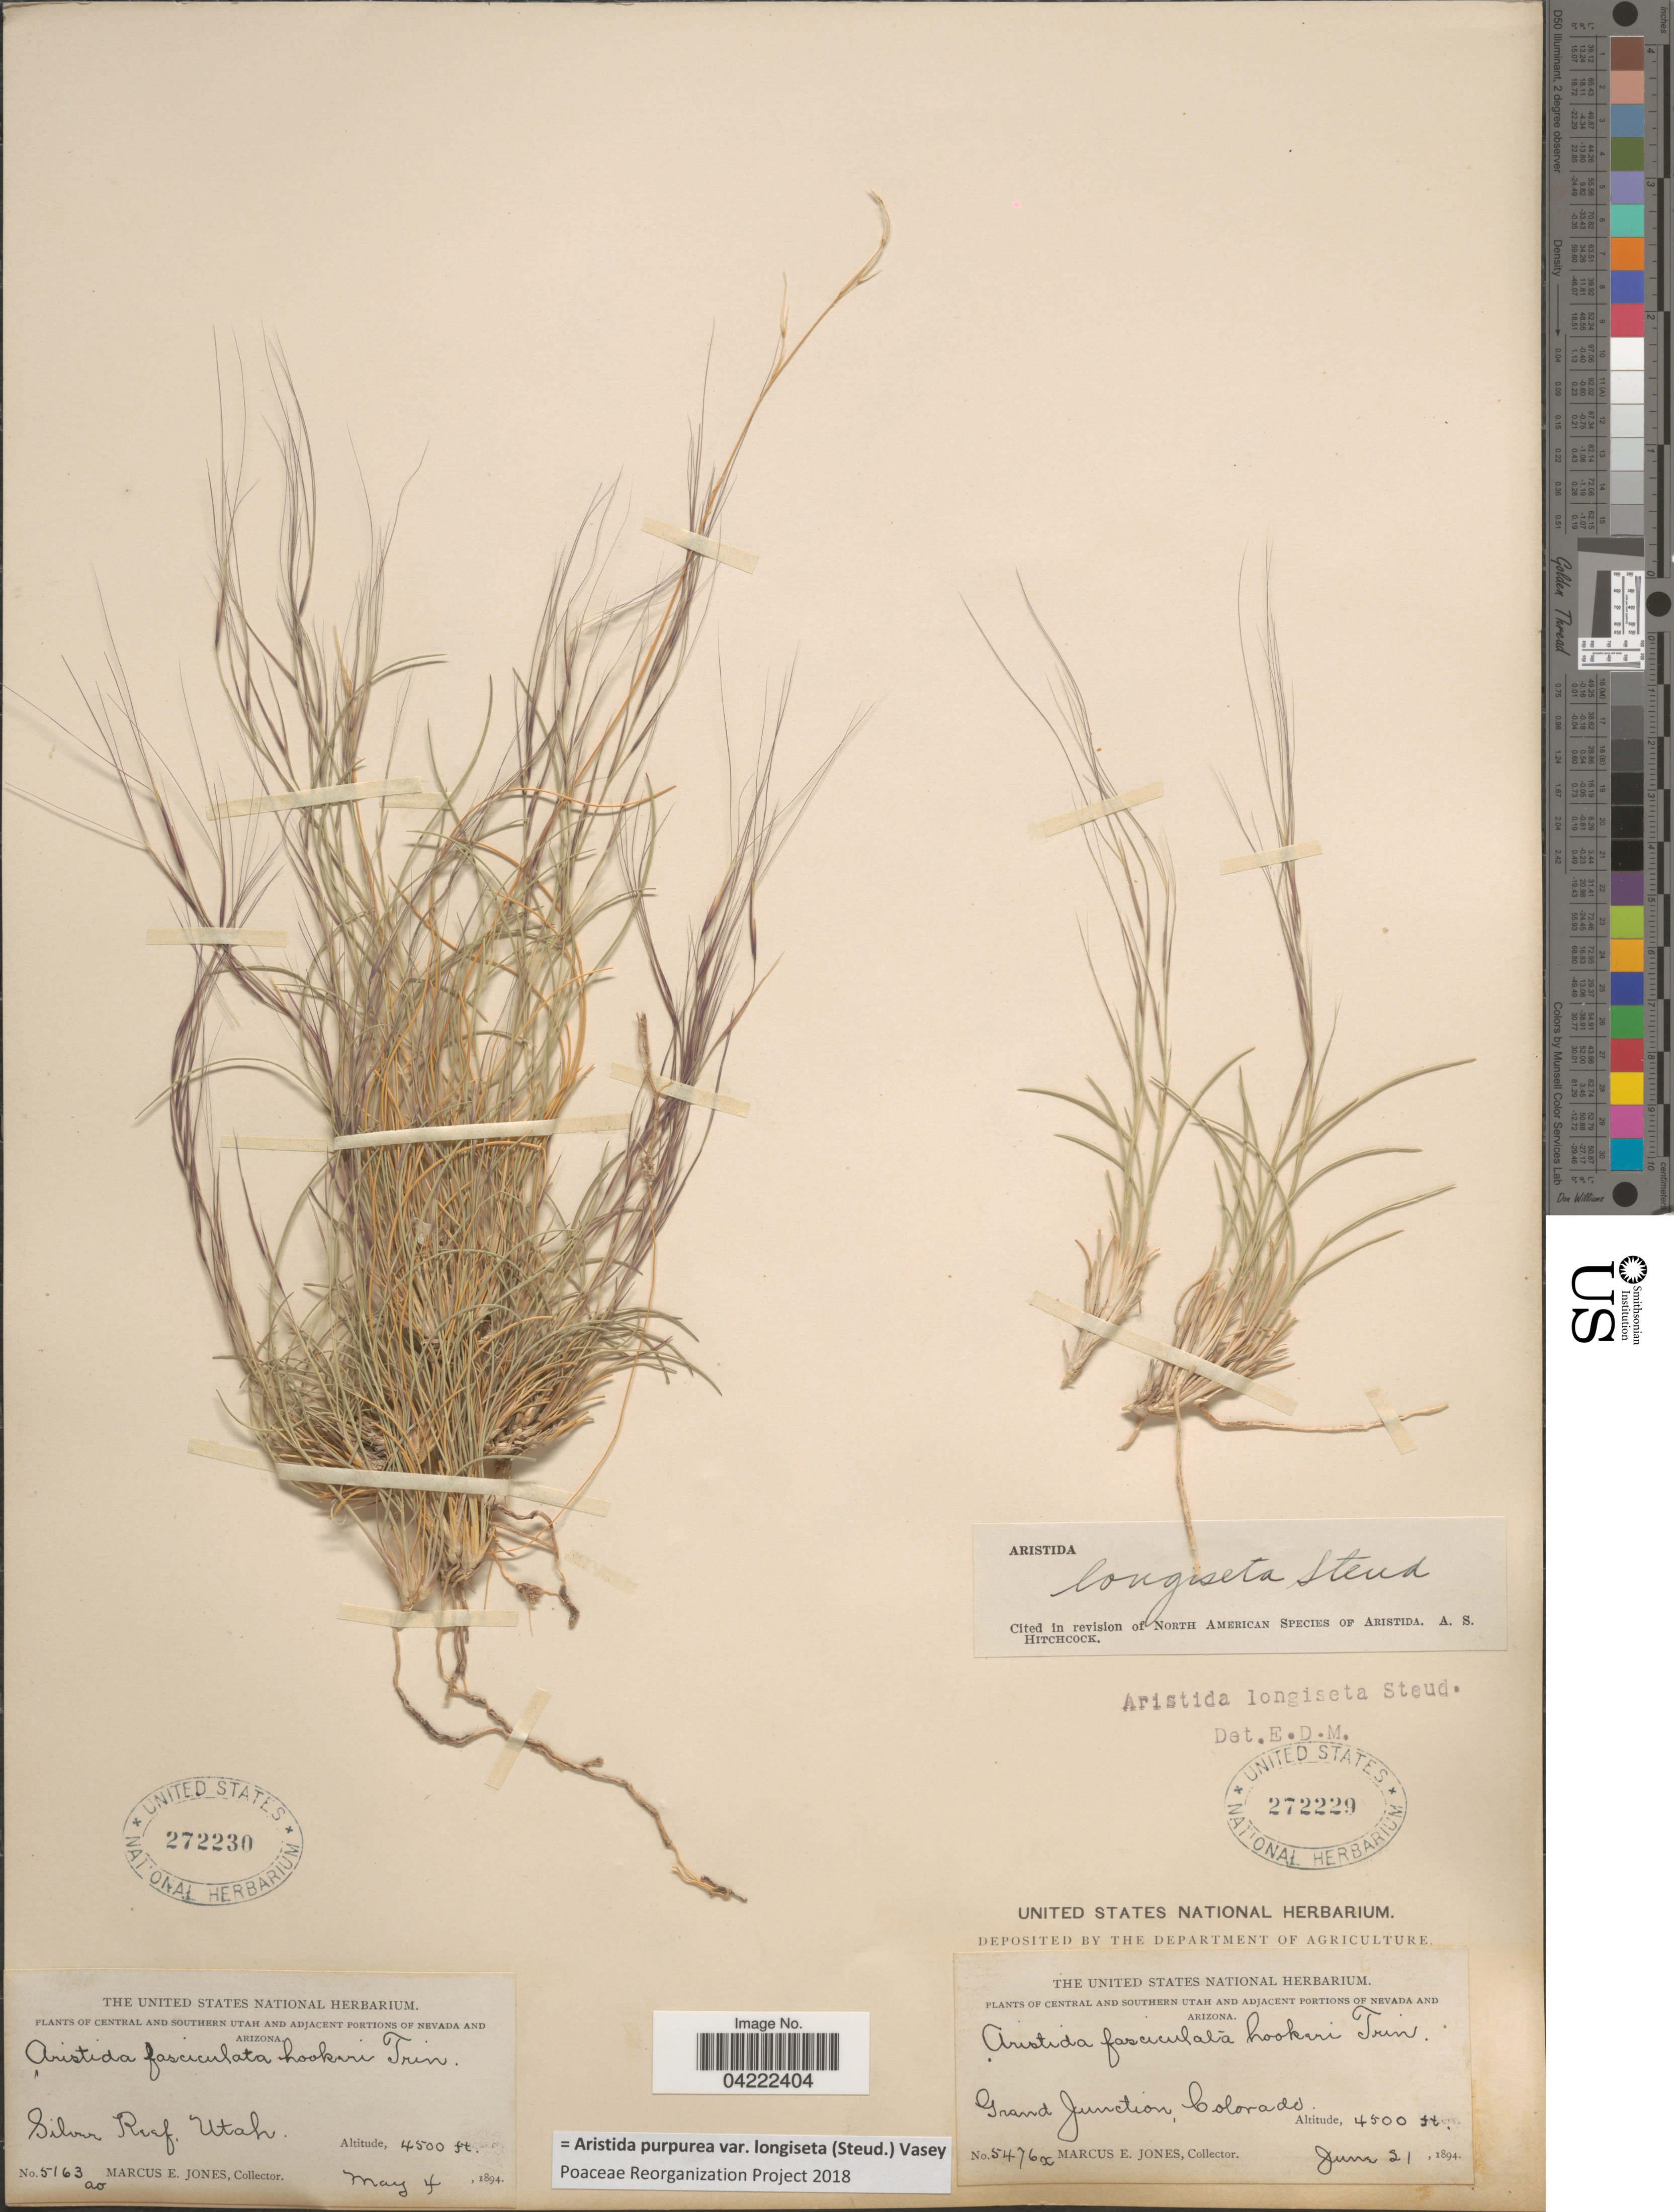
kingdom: Plantae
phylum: Tracheophyta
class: Liliopsida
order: Poales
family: Poaceae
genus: Aristida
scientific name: Aristida purpurea var. longiseta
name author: (Steud.) Vasey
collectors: M. E. Jones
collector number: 5163ao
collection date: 1894-05-04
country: United States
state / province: Utah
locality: Central and Southern Utah. Silver Reef.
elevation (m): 1372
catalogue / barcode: US 272230